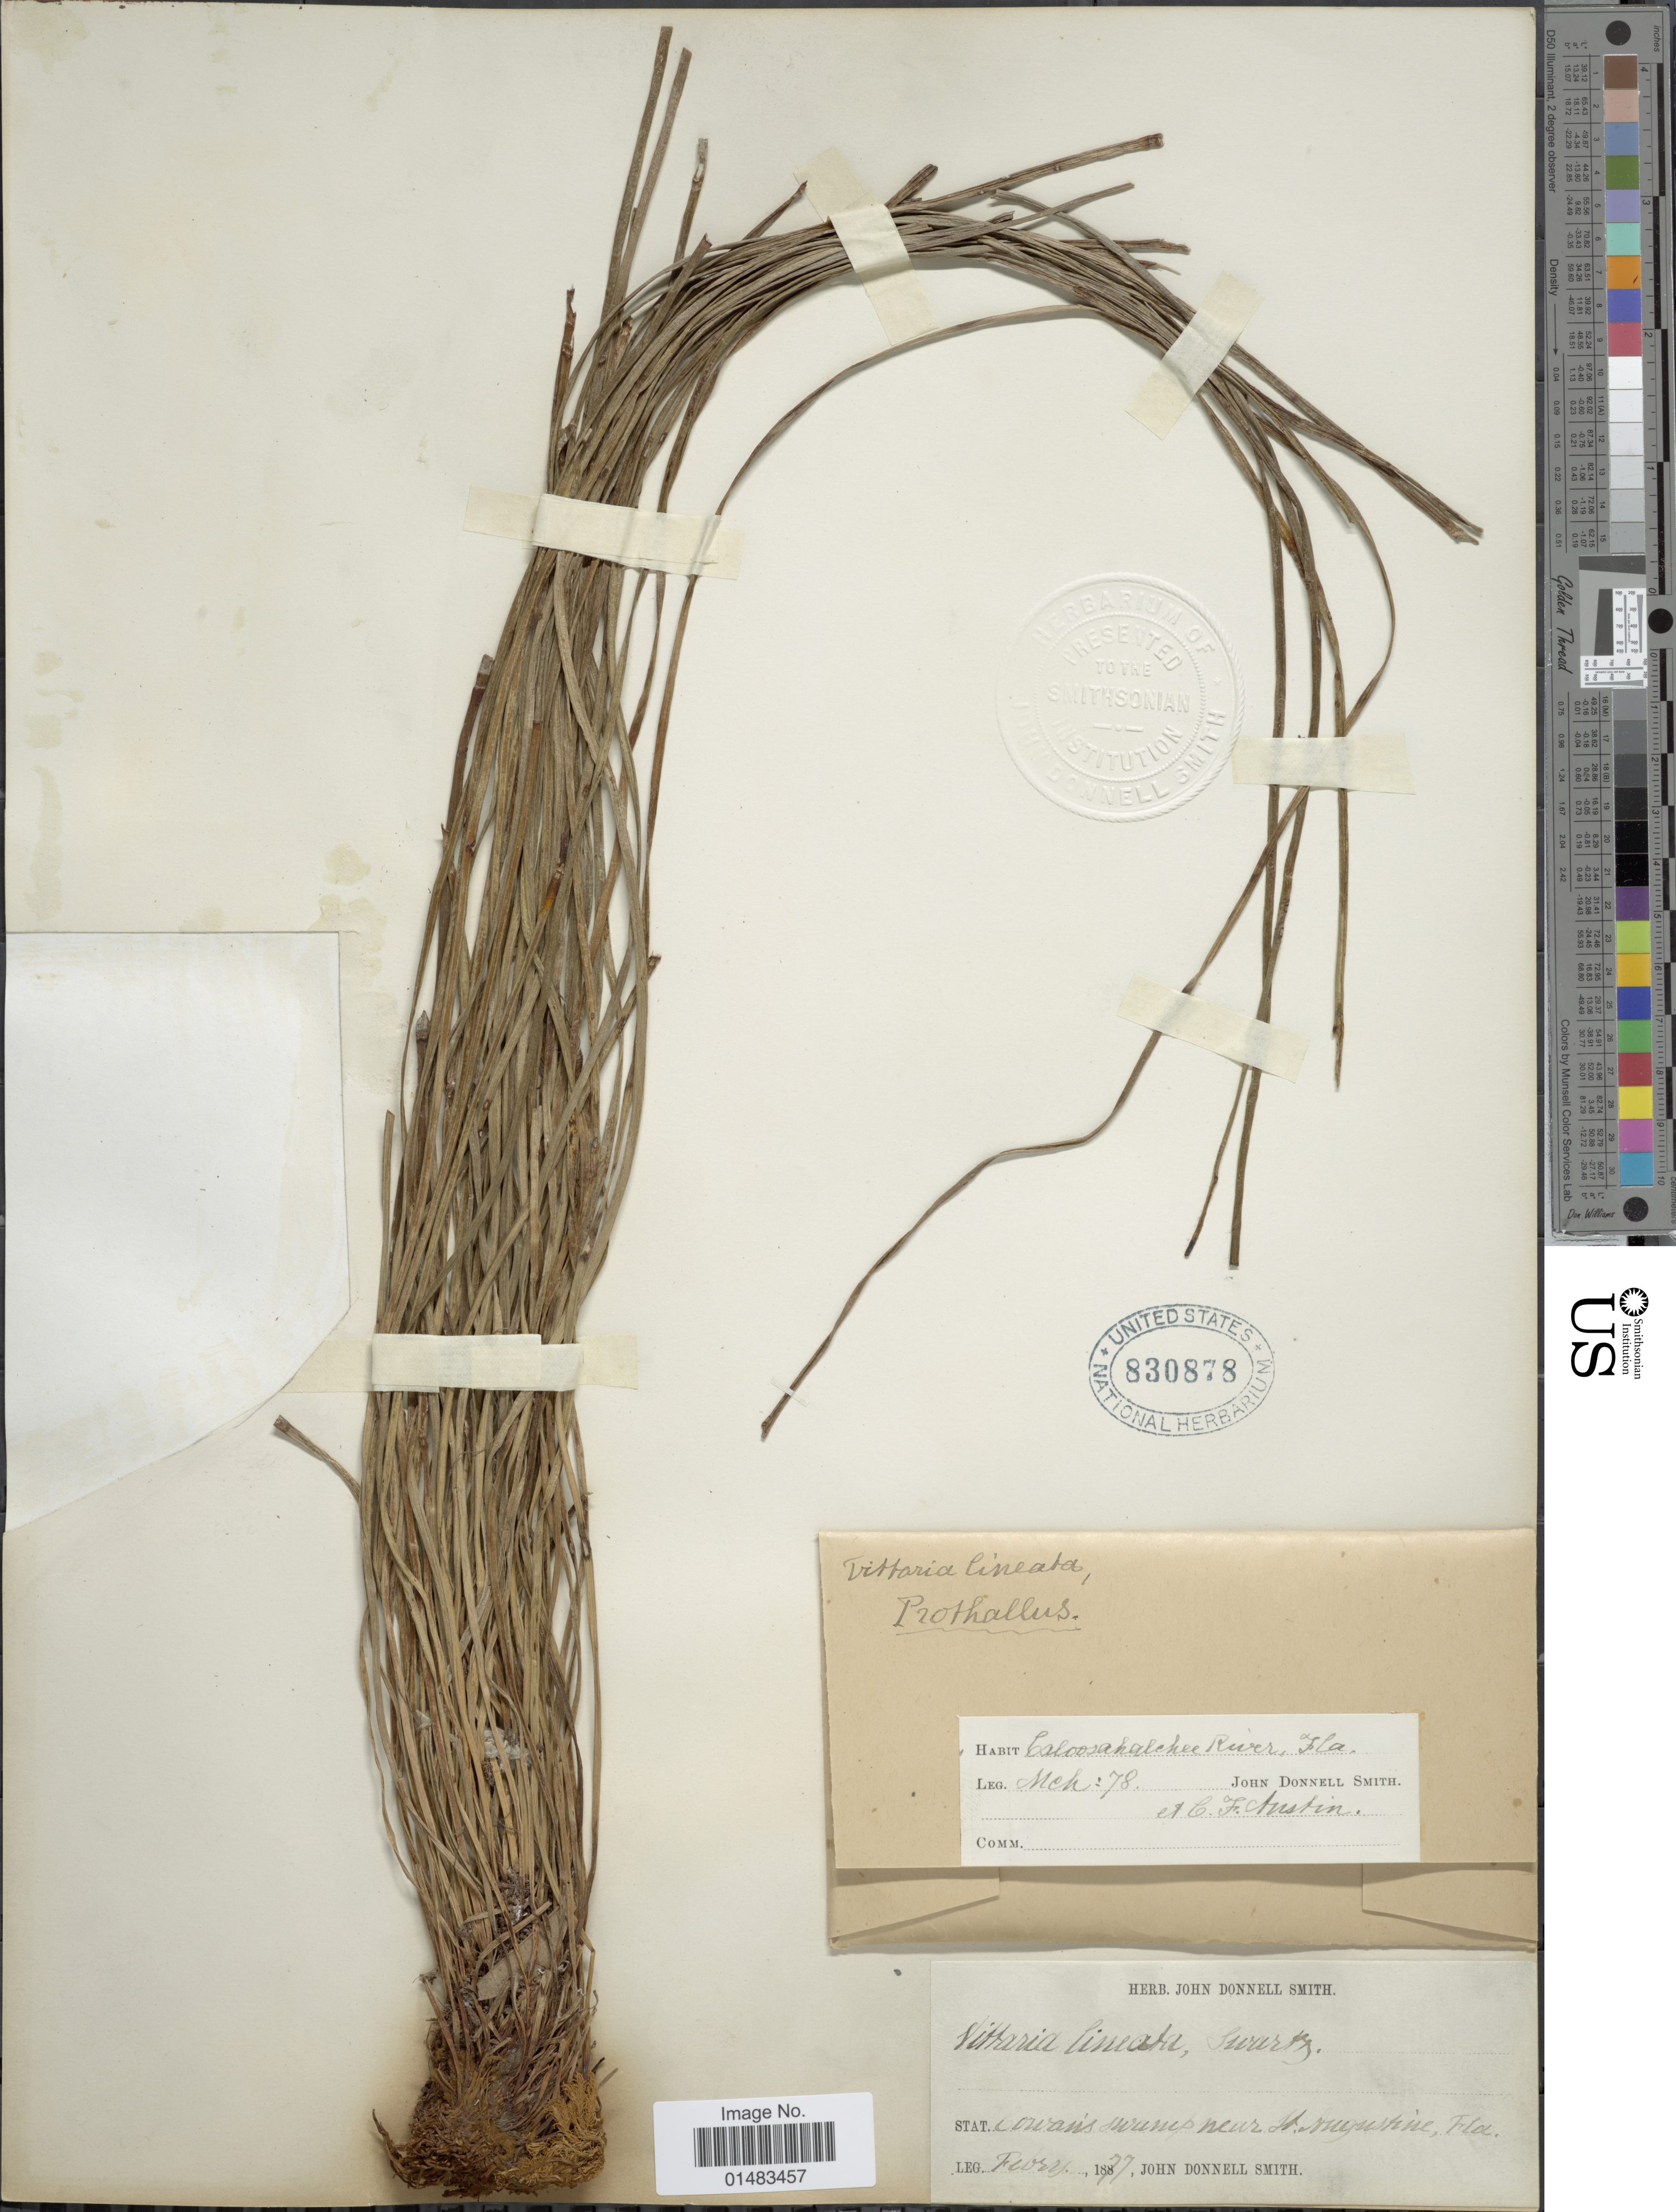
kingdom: Plantae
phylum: Tracheophyta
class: Polypodiopsida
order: Polypodiales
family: Pteridaceae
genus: Vittaria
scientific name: Vittaria lineata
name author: (L.) Sm.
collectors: J. Donnell Smith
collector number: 78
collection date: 1877-02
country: United States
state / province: Florida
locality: Covanis swamp near St. Augustine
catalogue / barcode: US 830878